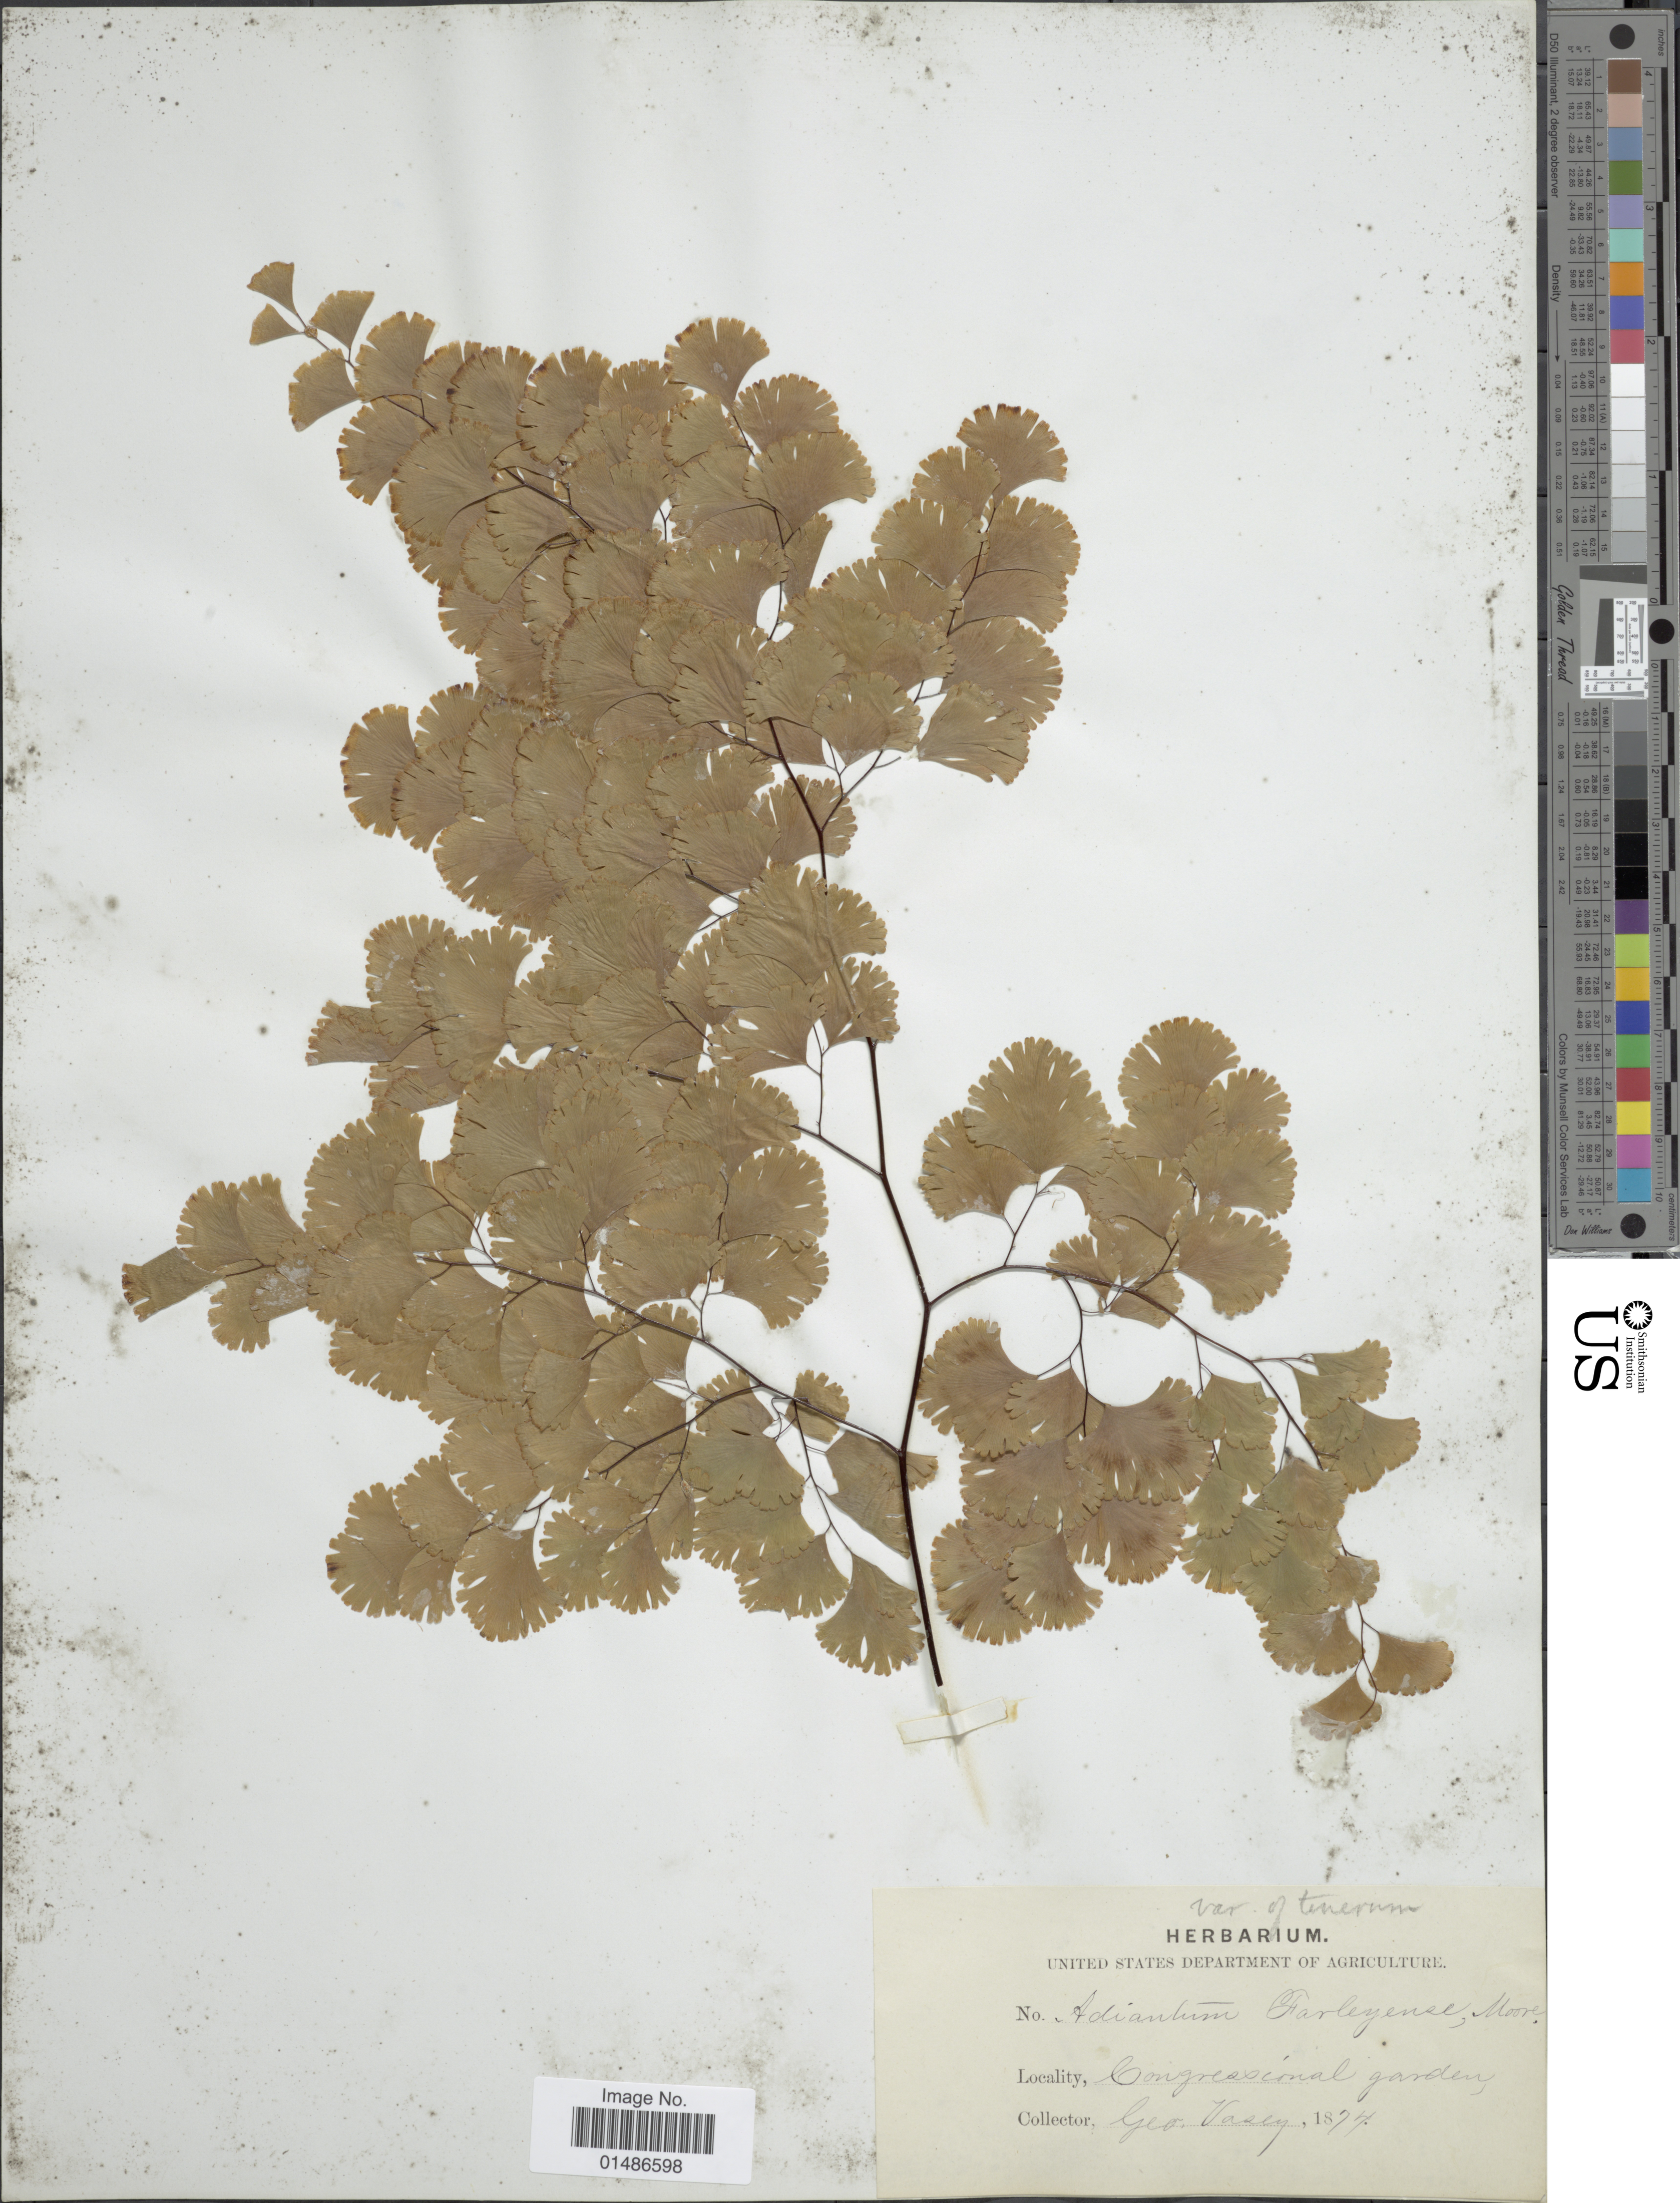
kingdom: Plantae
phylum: Tracheophyta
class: Polypodiopsida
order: Polypodiales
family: Pteridaceae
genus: Adiantum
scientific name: Adiantum tenerum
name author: Sw.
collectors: G. R. Vasey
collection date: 1874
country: United States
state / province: District of Columbia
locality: Congressional garden.